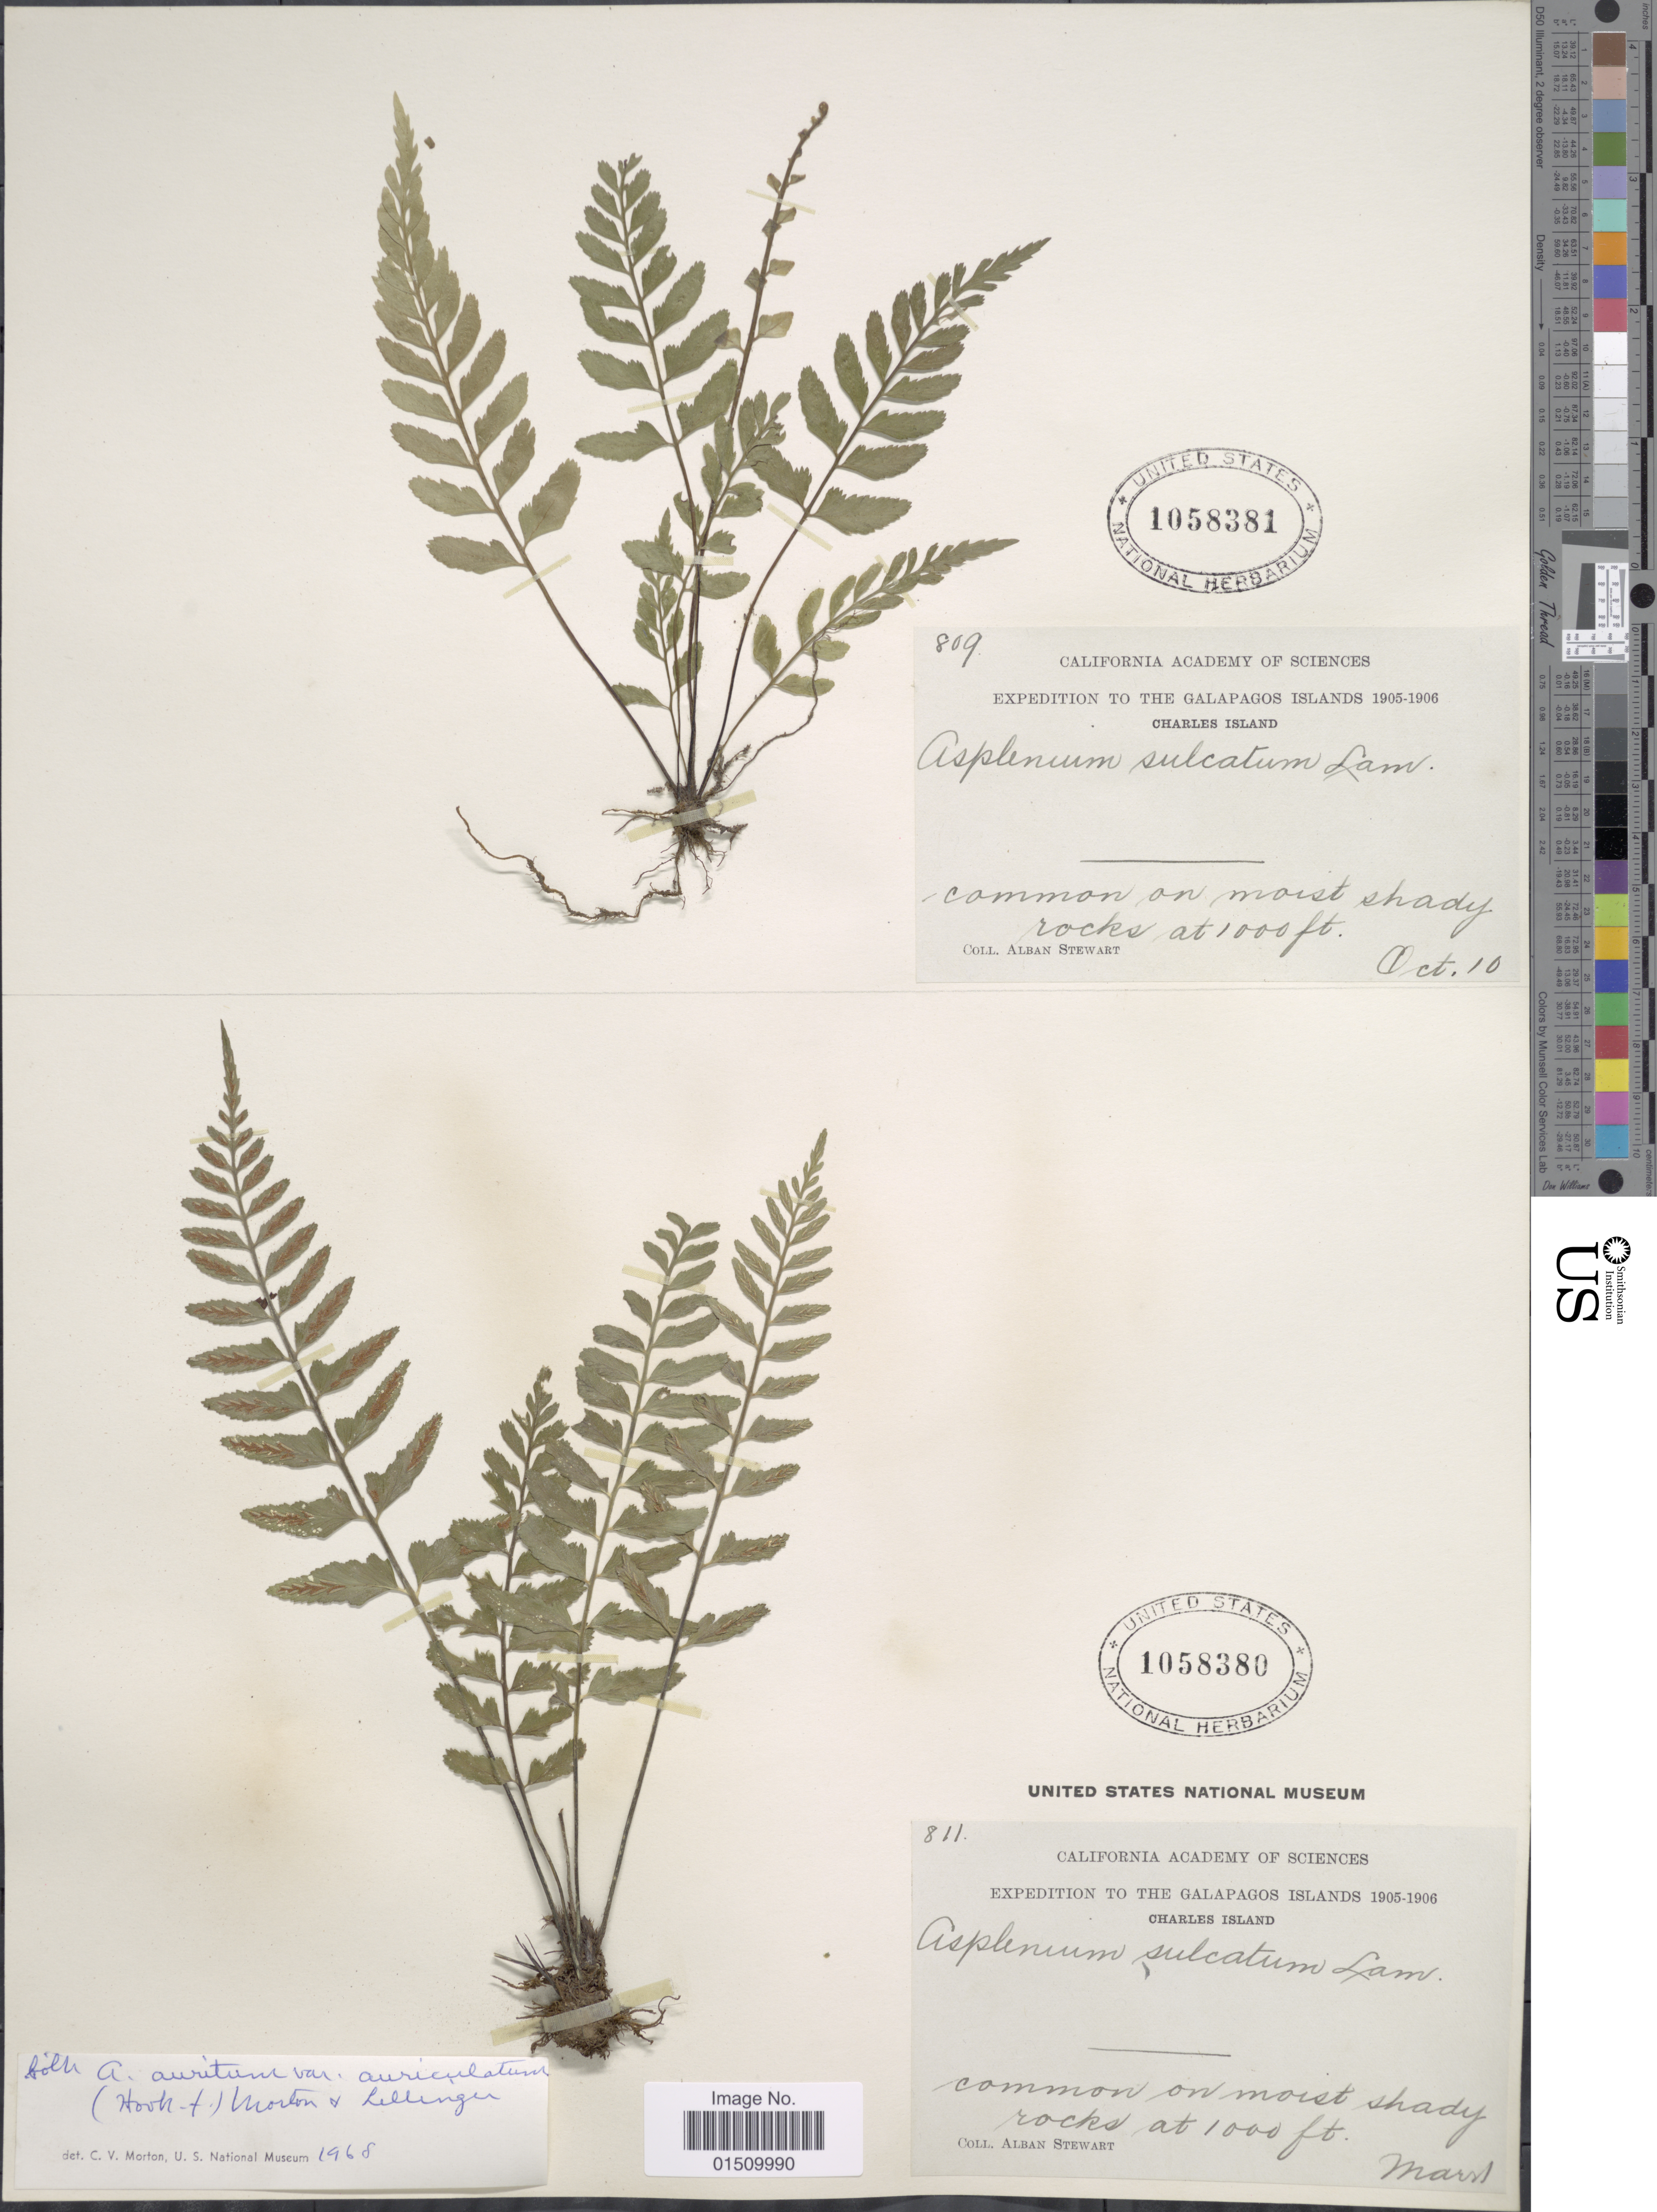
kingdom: Plantae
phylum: Tracheophyta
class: Polypodiopsida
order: Polypodiales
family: Aspleniaceae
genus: Asplenium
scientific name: Asplenium auritum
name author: Sw.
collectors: A. Stewart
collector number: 811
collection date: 1905-03/1906-03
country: Ecuador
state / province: Colón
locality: Galapagos Islands, Charles Island.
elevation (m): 305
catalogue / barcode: US 1058380-2